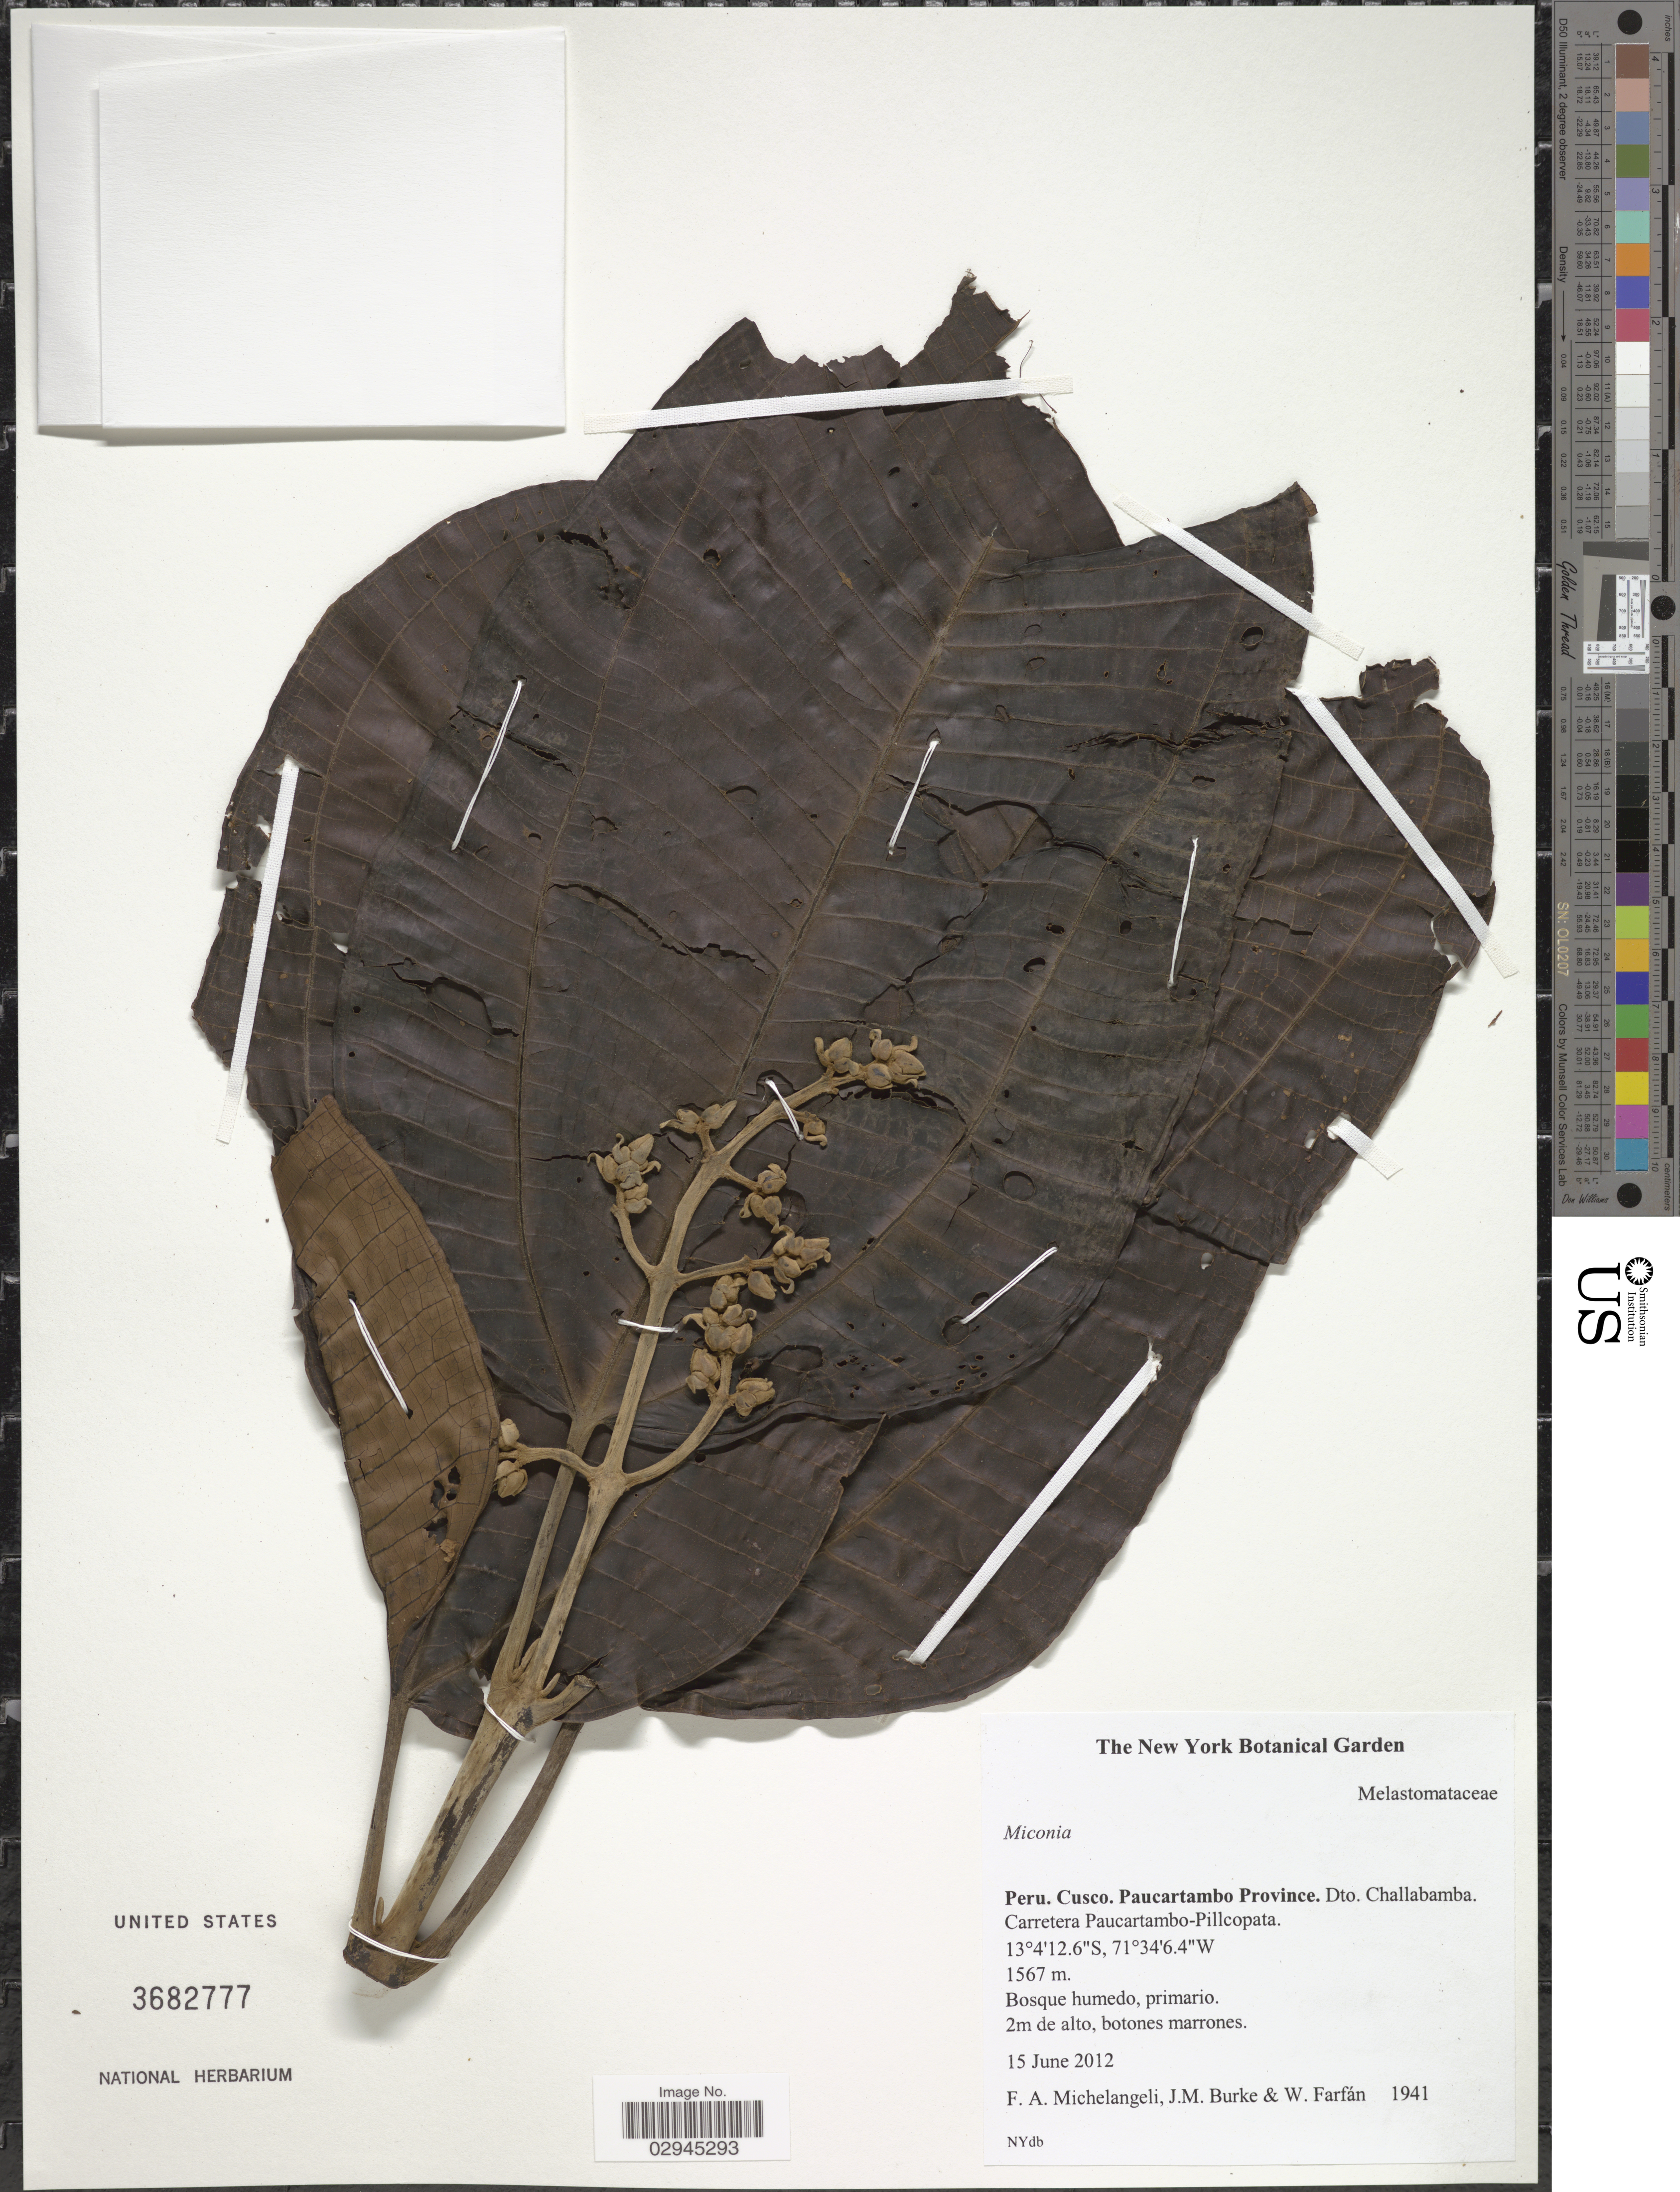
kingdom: Plantae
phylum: Tracheophyta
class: Magnoliopsida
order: Myrtales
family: Melastomataceae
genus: Miconia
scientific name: Miconia sp.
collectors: F. A. Michelangeli, Jac. M. Burke & W. Farfán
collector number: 1941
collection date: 2012-06-15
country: Peru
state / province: Cusco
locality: Paucartambo Province. Dto. Challabamba. Carretera Puacartambo-Pillcopata.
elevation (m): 1567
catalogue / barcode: US 3682777